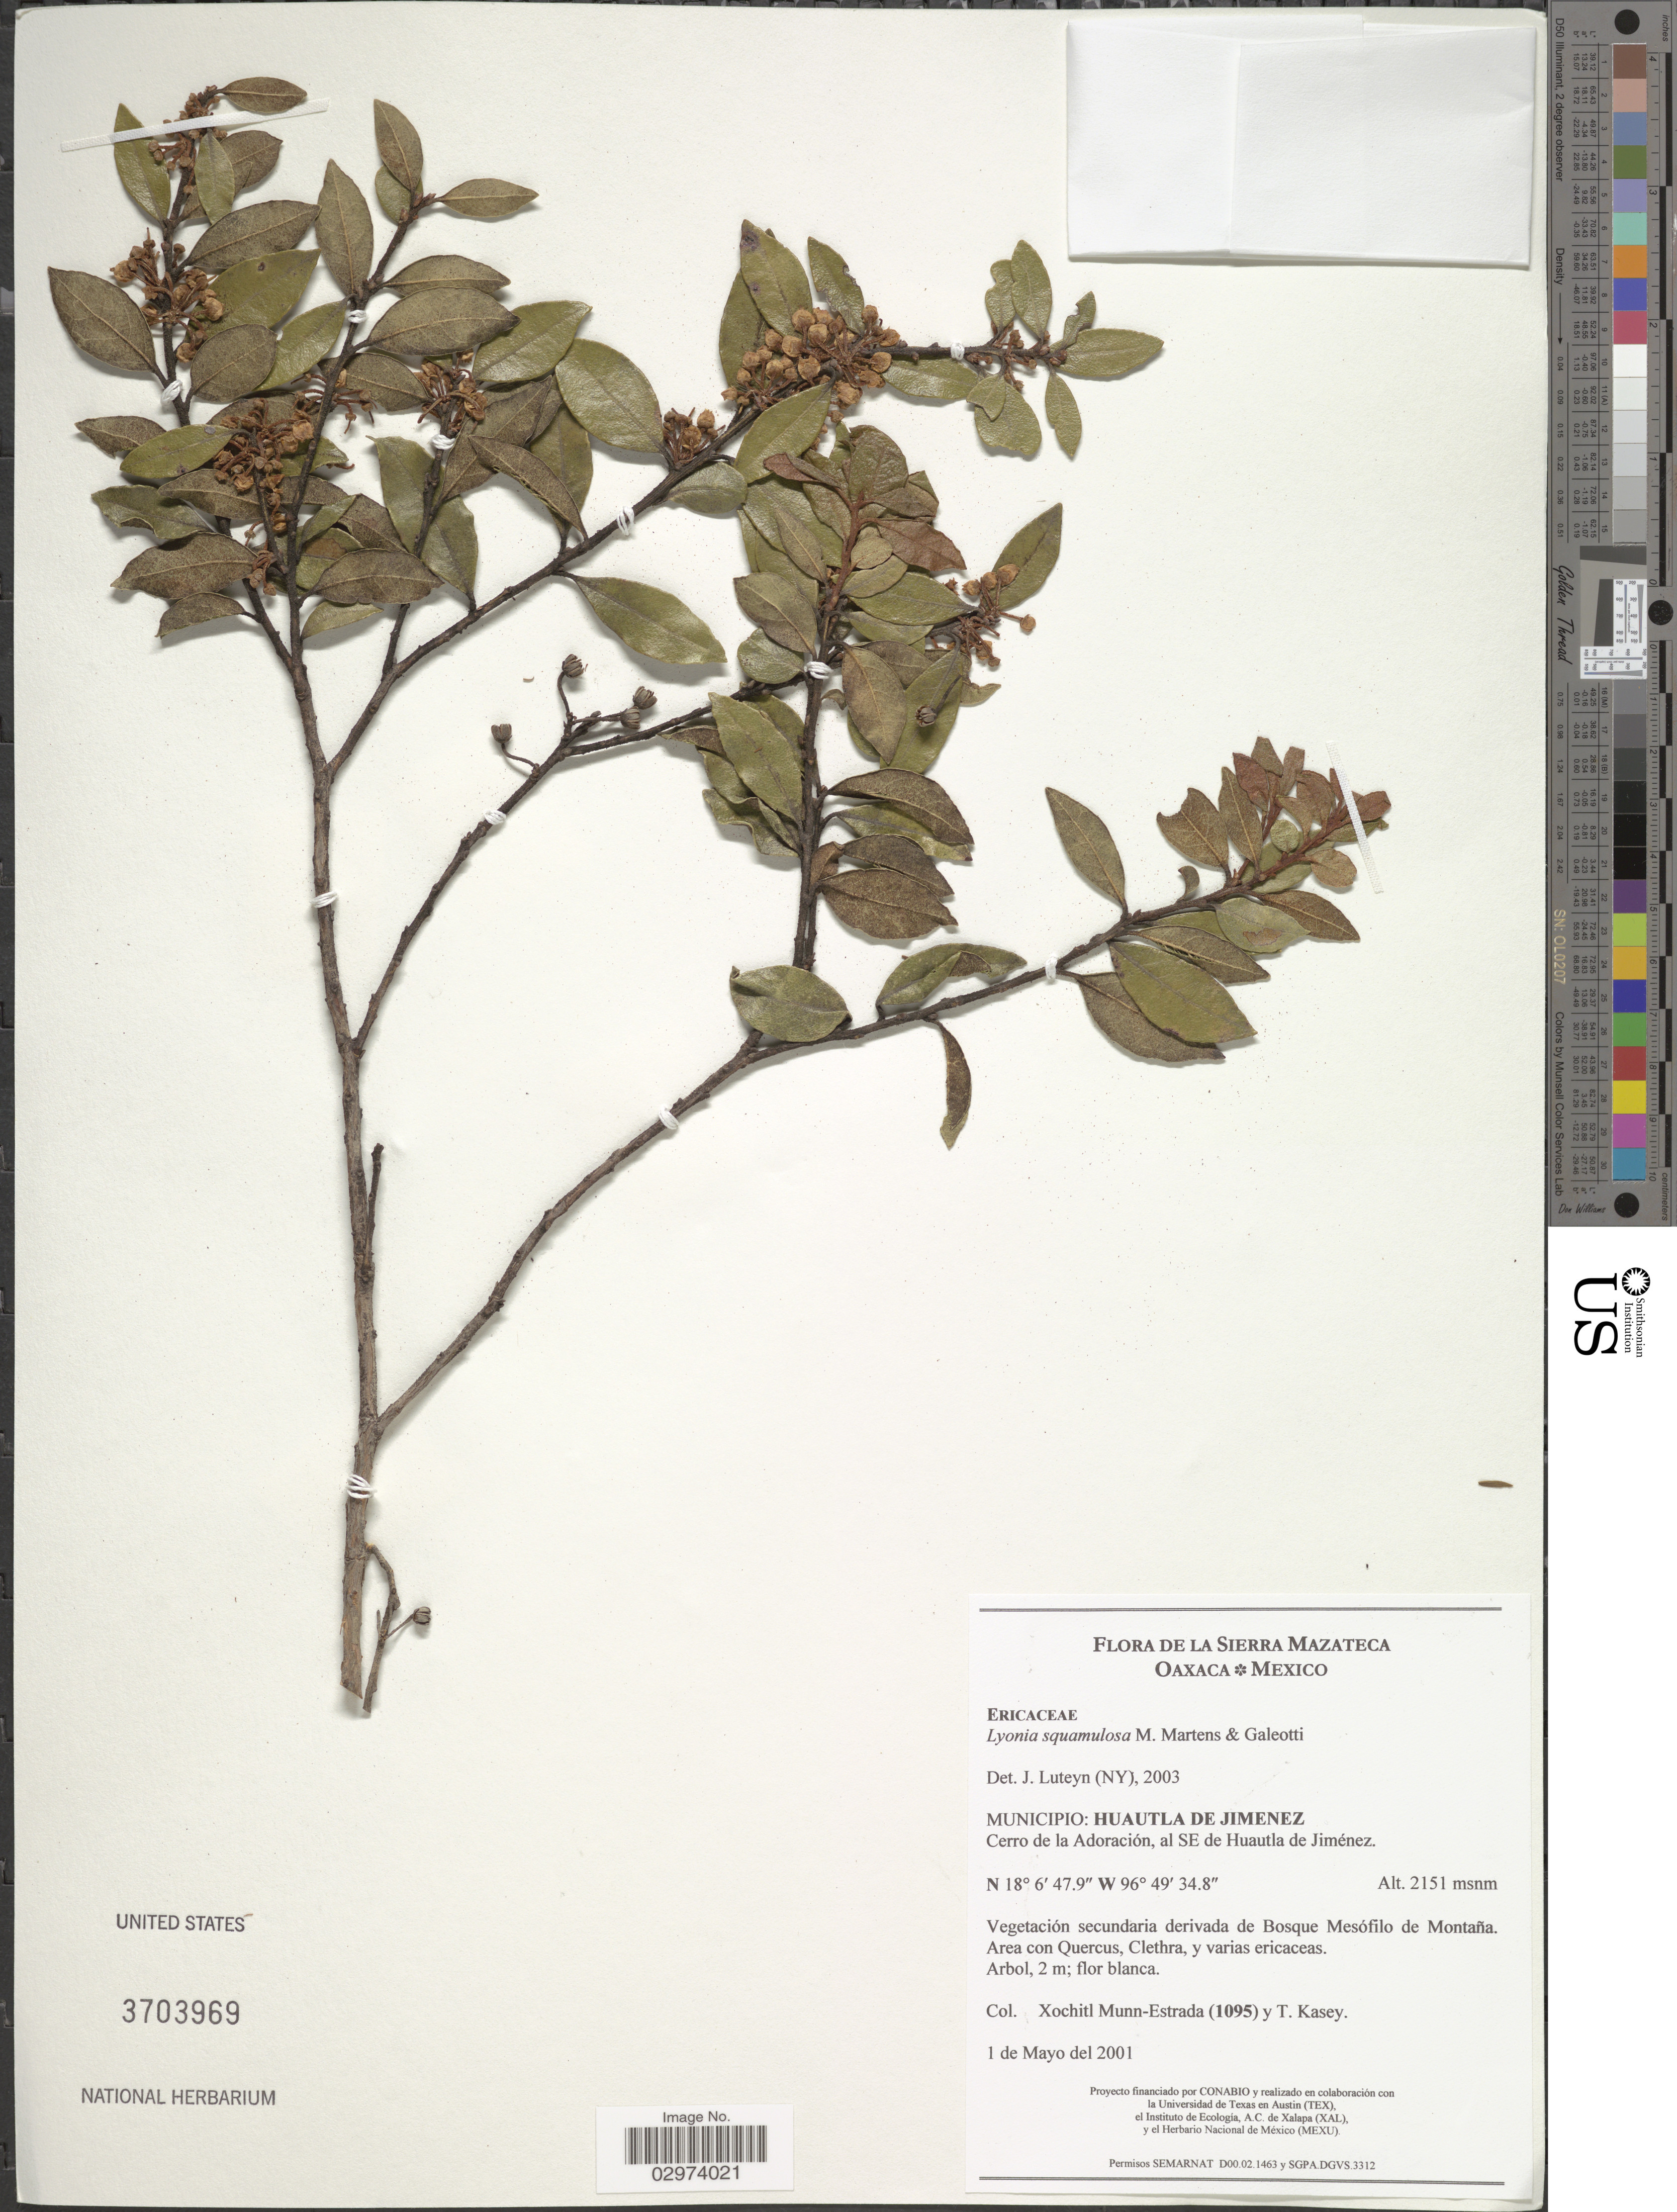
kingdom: Plantae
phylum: Tracheophyta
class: Magnoliopsida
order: Ericales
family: Ericaceae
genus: Lyonia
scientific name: Lyonia squamulosa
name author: M. Martens & Galeotti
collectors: X. Munn-Estrada & T. Kasey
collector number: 1095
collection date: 2001-05-01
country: Mexico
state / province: Oaxaca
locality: Sierra Mazateca. Municipio: Huautla de Jimenez. Cerro de la Adoración, al SE de Huautla de Jiménez.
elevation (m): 2151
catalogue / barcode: US 3703969